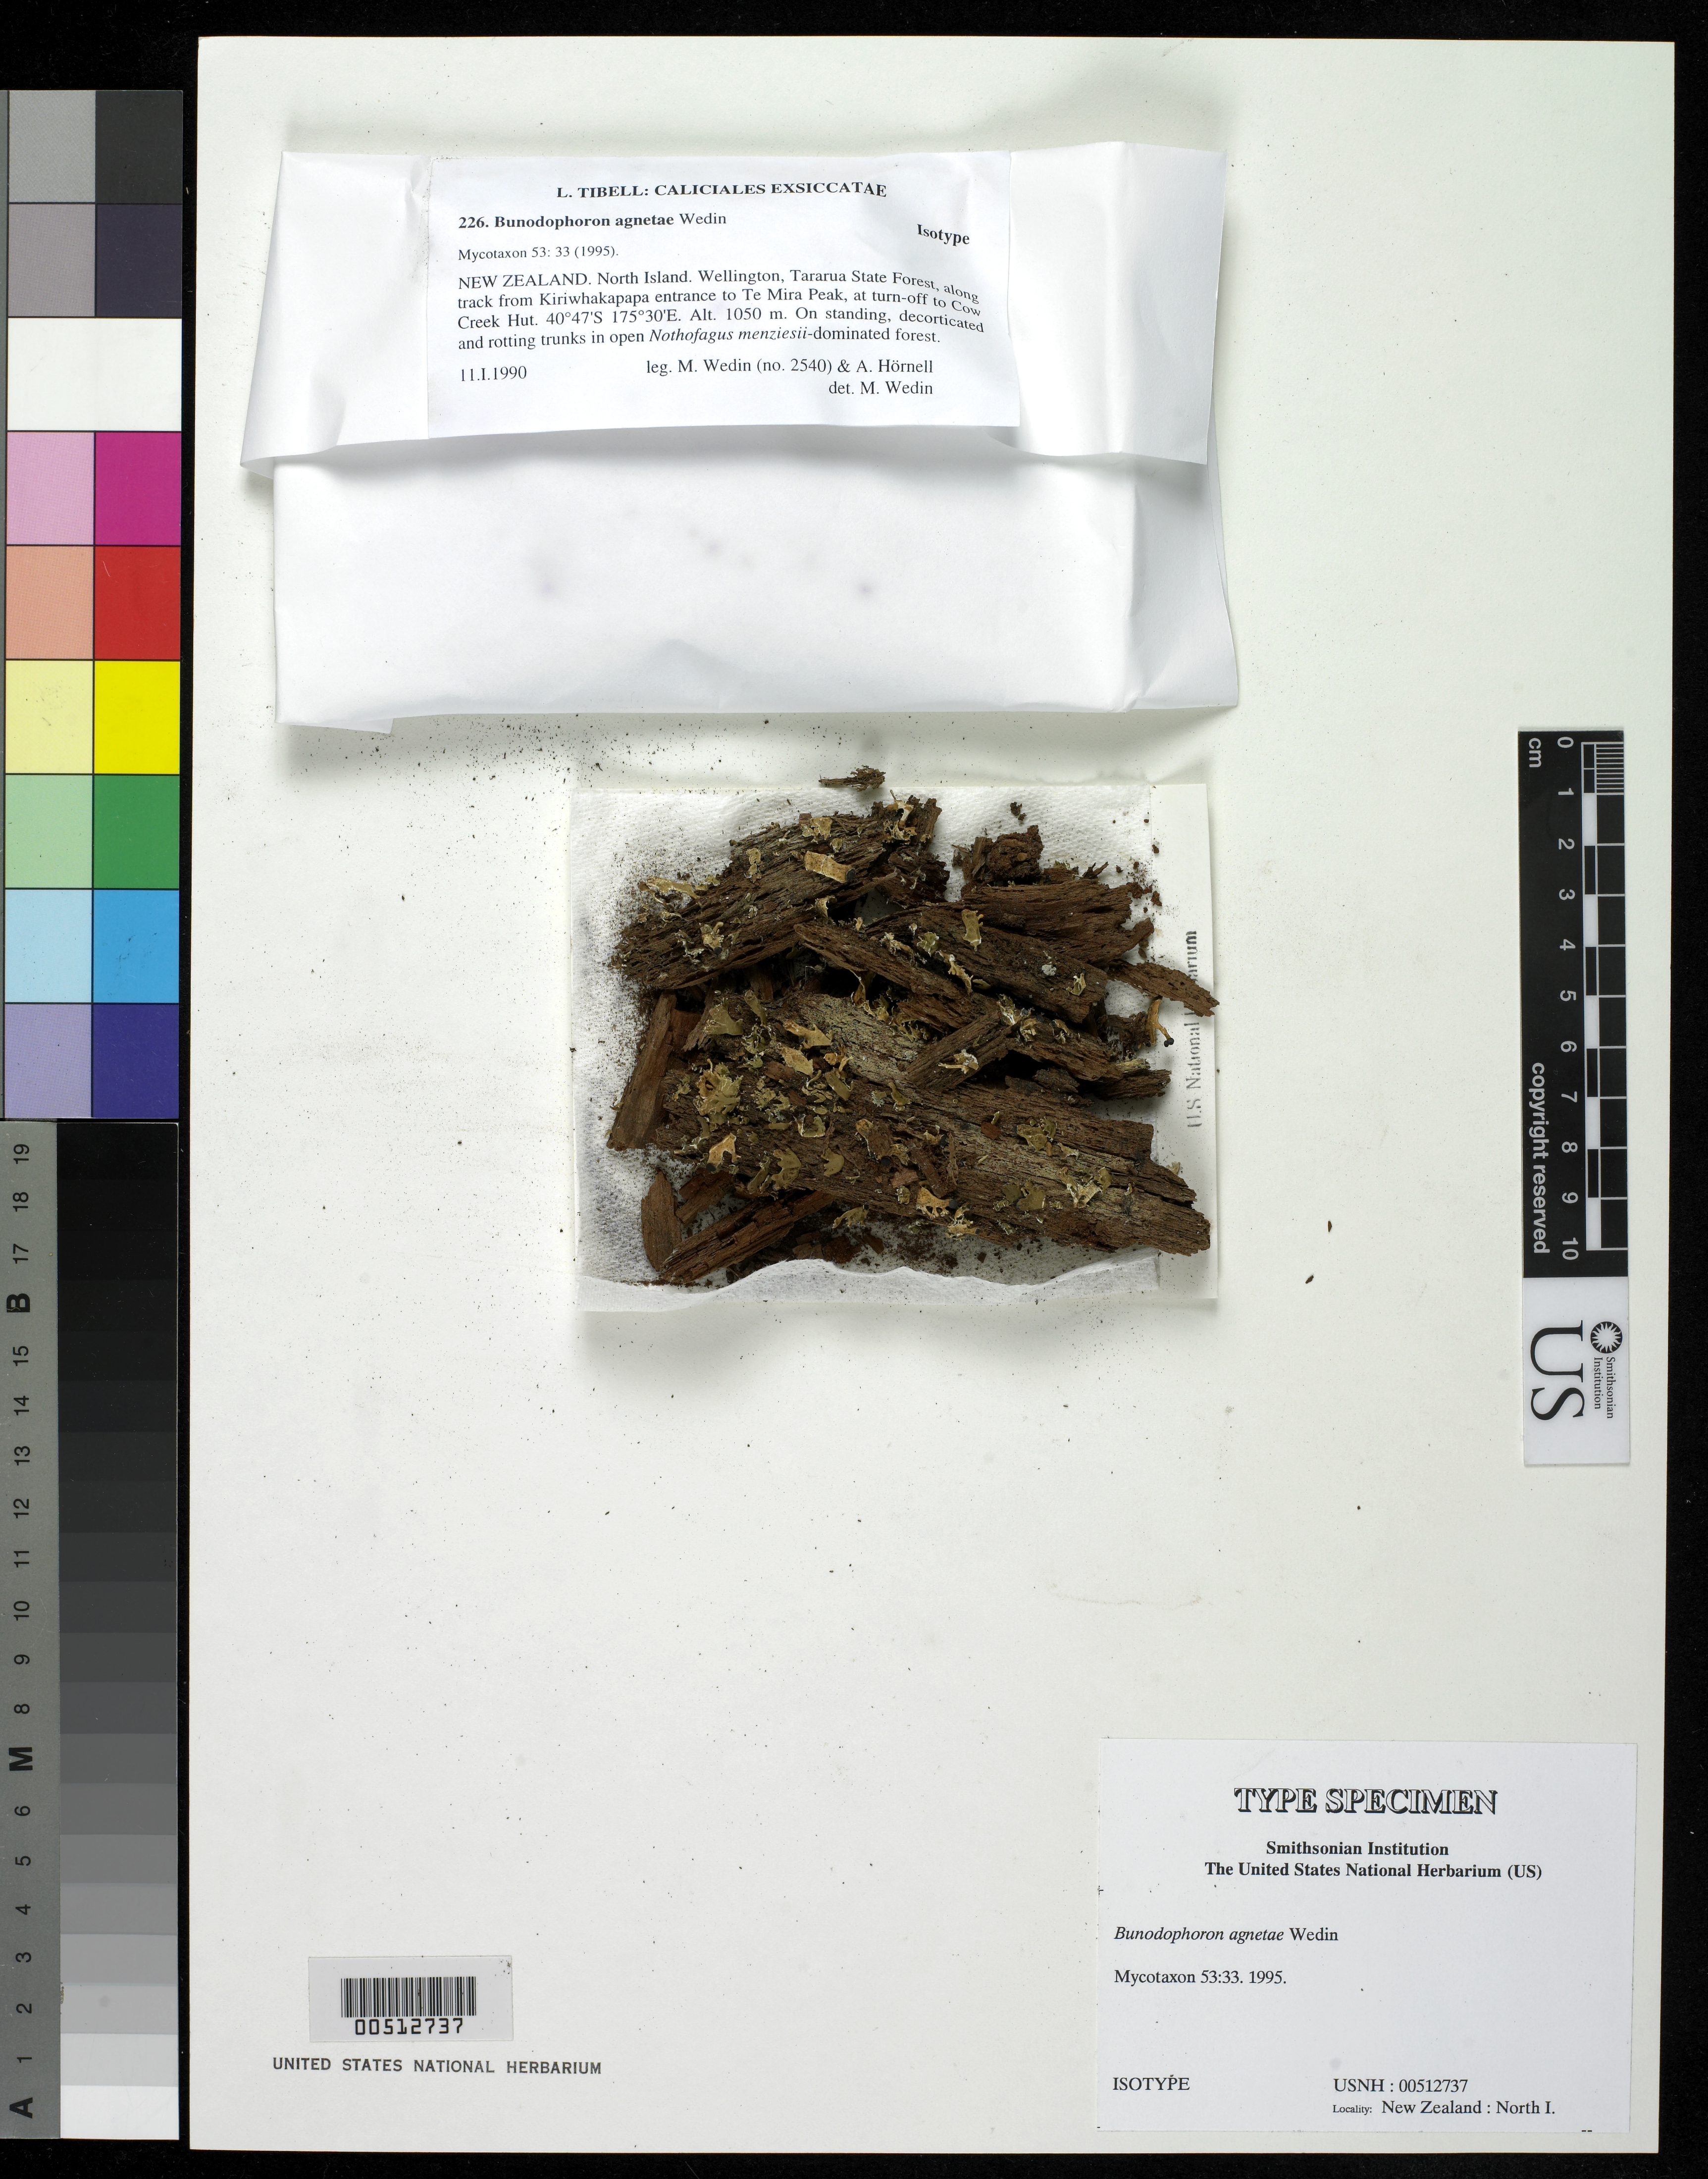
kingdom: Fungi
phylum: Ascomycota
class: Lecanoromycetes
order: Lecanorales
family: Sphaerophoraceae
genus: Bunodophoron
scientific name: Bunodophoron agnetae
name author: Wedin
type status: Isotype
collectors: M. Wedin & A. Hoernell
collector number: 2540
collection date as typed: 11 Jan 1990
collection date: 1990-01-11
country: New Zealand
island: North Island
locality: Wellington, Tararua State Forest, along track from Kiriwhakapapa entrance to Te Mira Peak.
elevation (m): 1050